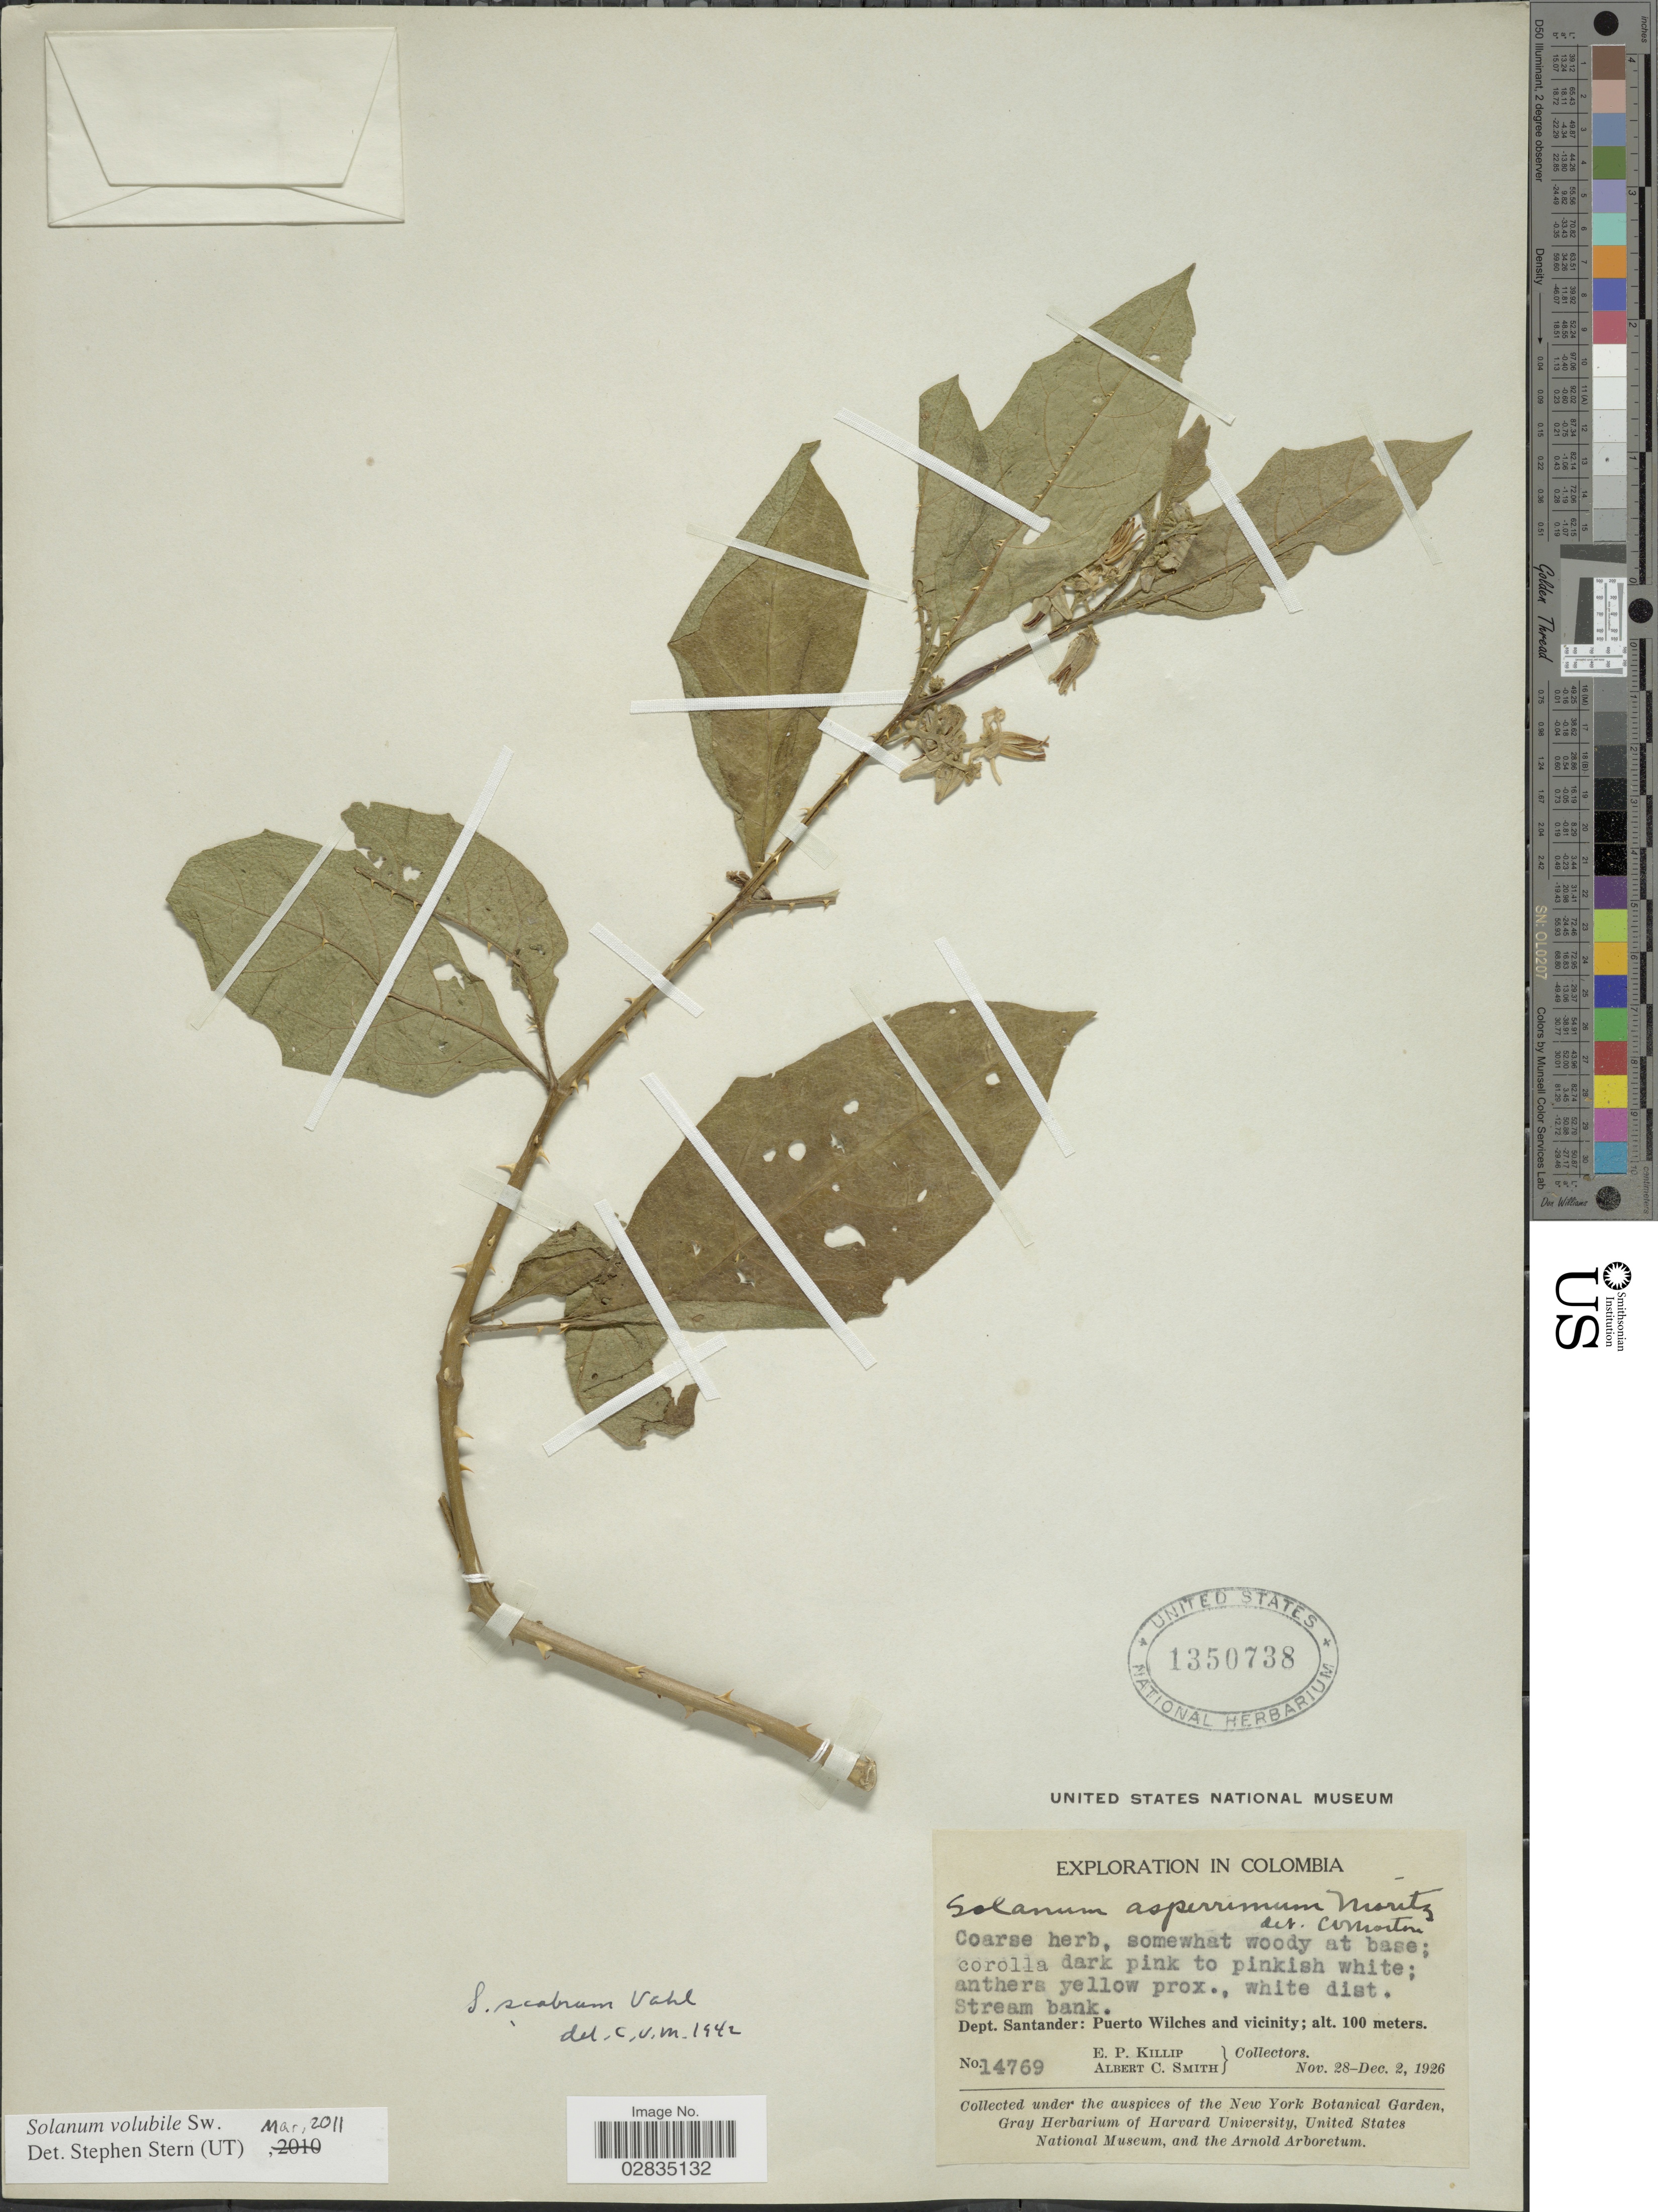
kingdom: Plantae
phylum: Tracheophyta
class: Magnoliopsida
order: Solanales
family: Solanaceae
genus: Solanum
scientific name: Solanum volubile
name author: Sw.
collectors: E. P. Killip & A. C. Smith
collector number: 14769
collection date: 1926-11-28/1926-12-02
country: Colombia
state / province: Santander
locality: Dept. Santander: Puerto Wilches and vicinity.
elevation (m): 100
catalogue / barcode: US 1350738